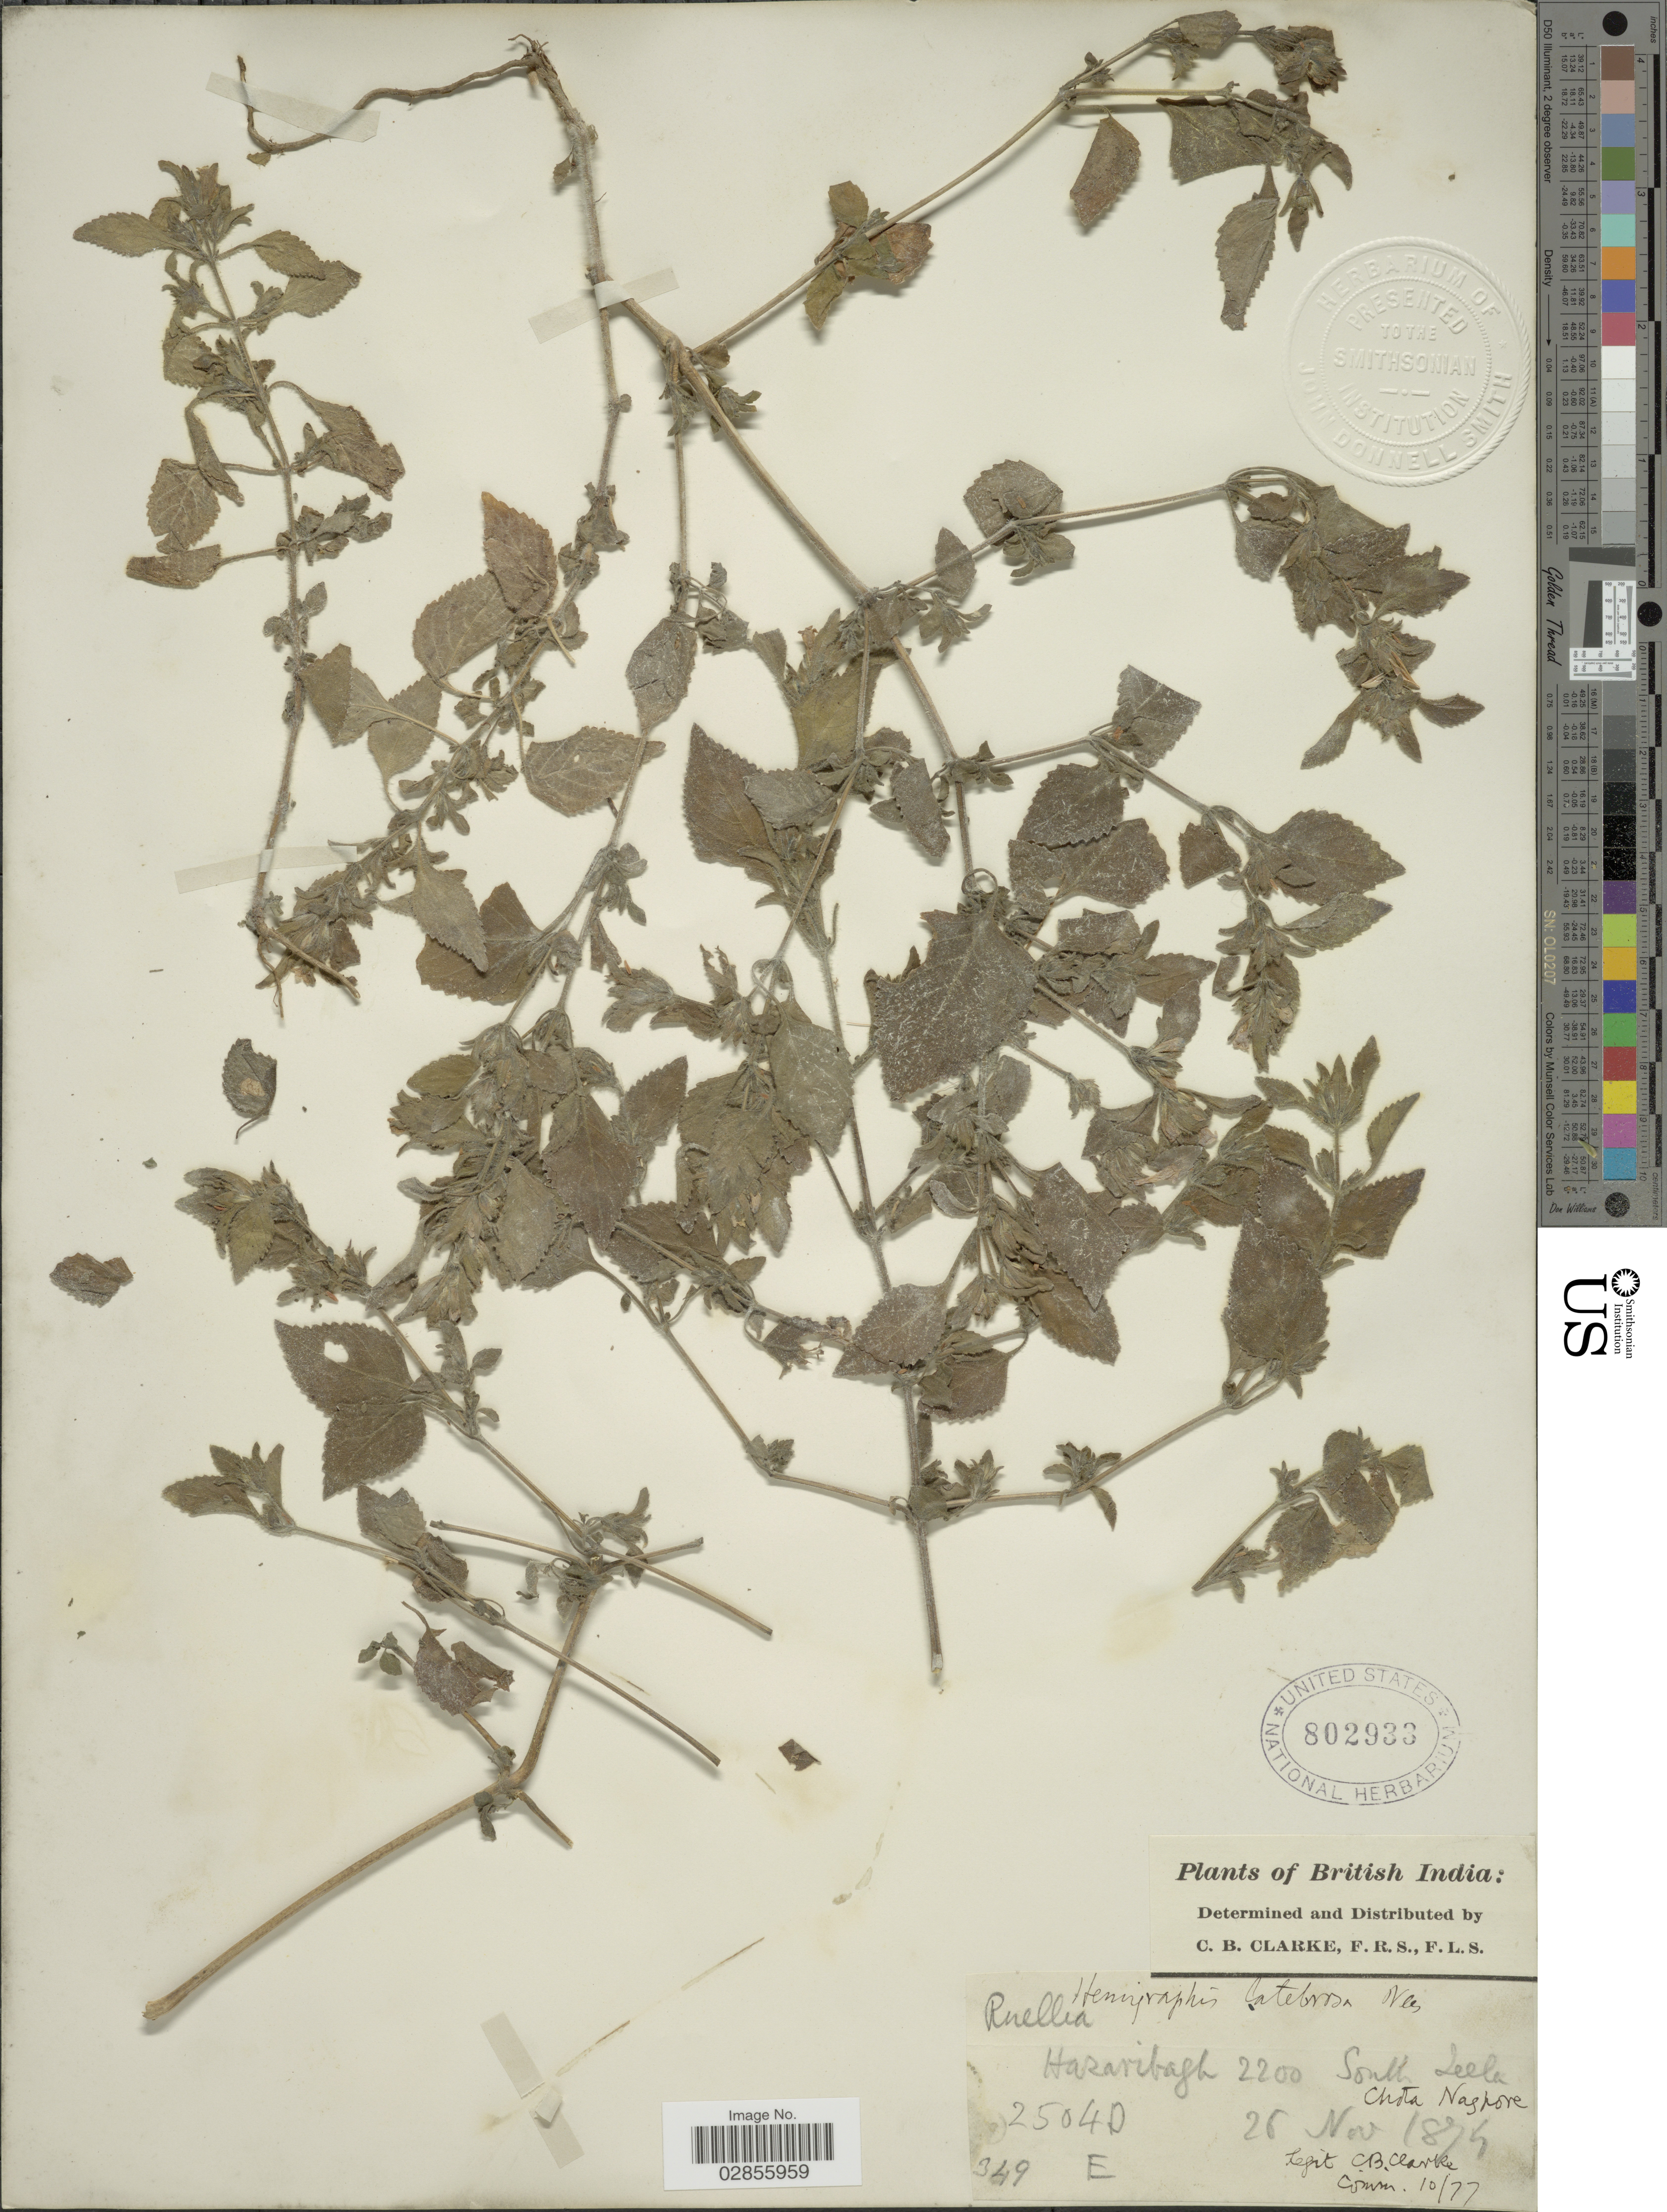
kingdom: Plantae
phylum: Tracheophyta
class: Magnoliopsida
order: Lamiales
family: Acanthaceae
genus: Hemigraphis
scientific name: Hemigraphis latebrosa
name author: (A. Roth) Nees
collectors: C. B. Clarke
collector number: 25040E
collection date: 1874-11-26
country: India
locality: British India. Hazaribagh. South Jeela.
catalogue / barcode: US 802933